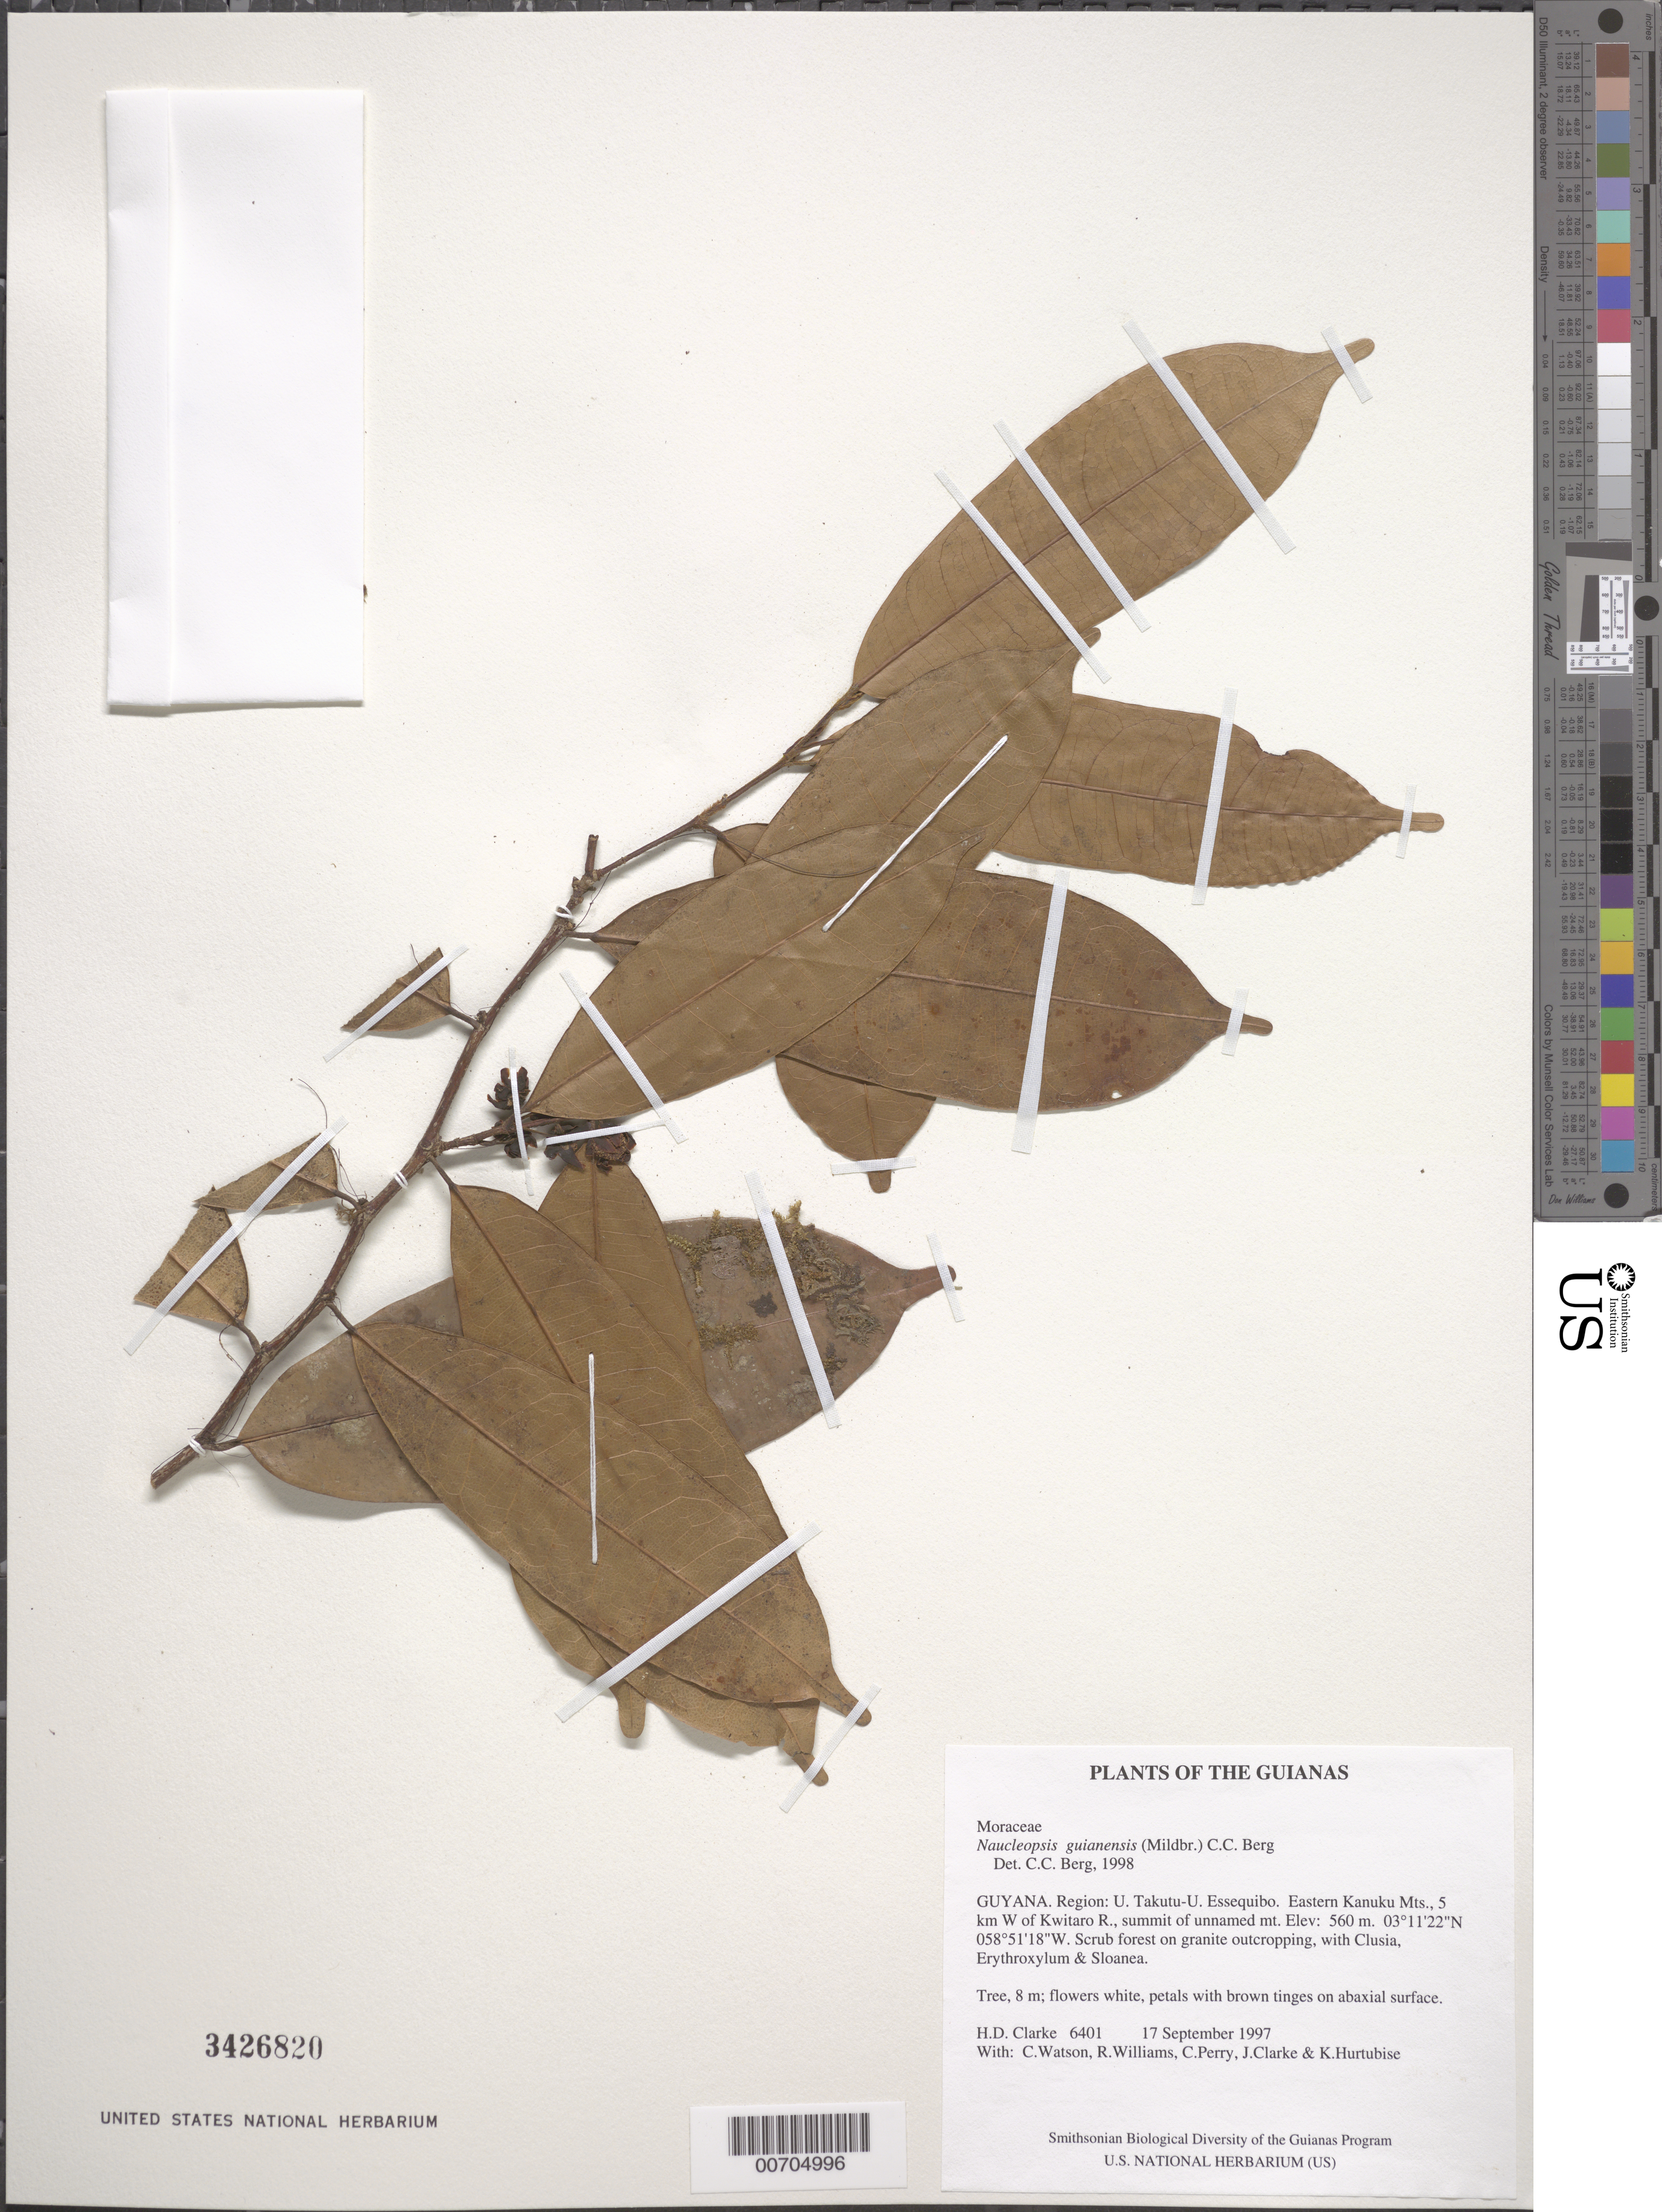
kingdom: Plantae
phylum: Tracheophyta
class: Magnoliopsida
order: Rosales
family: Moraceae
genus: Naucleopsis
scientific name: Naucleopsis guianensis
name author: (Mildbr.) C.C. Berg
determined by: Berg, C. C.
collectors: H. D. Clarke, C. Watson, R. Williams, C. Perry, J. Clarke & K. Hurtubise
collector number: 6401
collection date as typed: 17 September 1997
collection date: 1997-09-17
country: Guyana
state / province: U. Takutu-U. Essequibo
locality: Eastern Kanuku Mts., 5 km W of Kwitaro R., summit of unnamed mt.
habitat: Scrub forest on granite outcropping, with Clusia, Erythroxylum & Sloanea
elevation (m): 560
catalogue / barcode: US 3426820